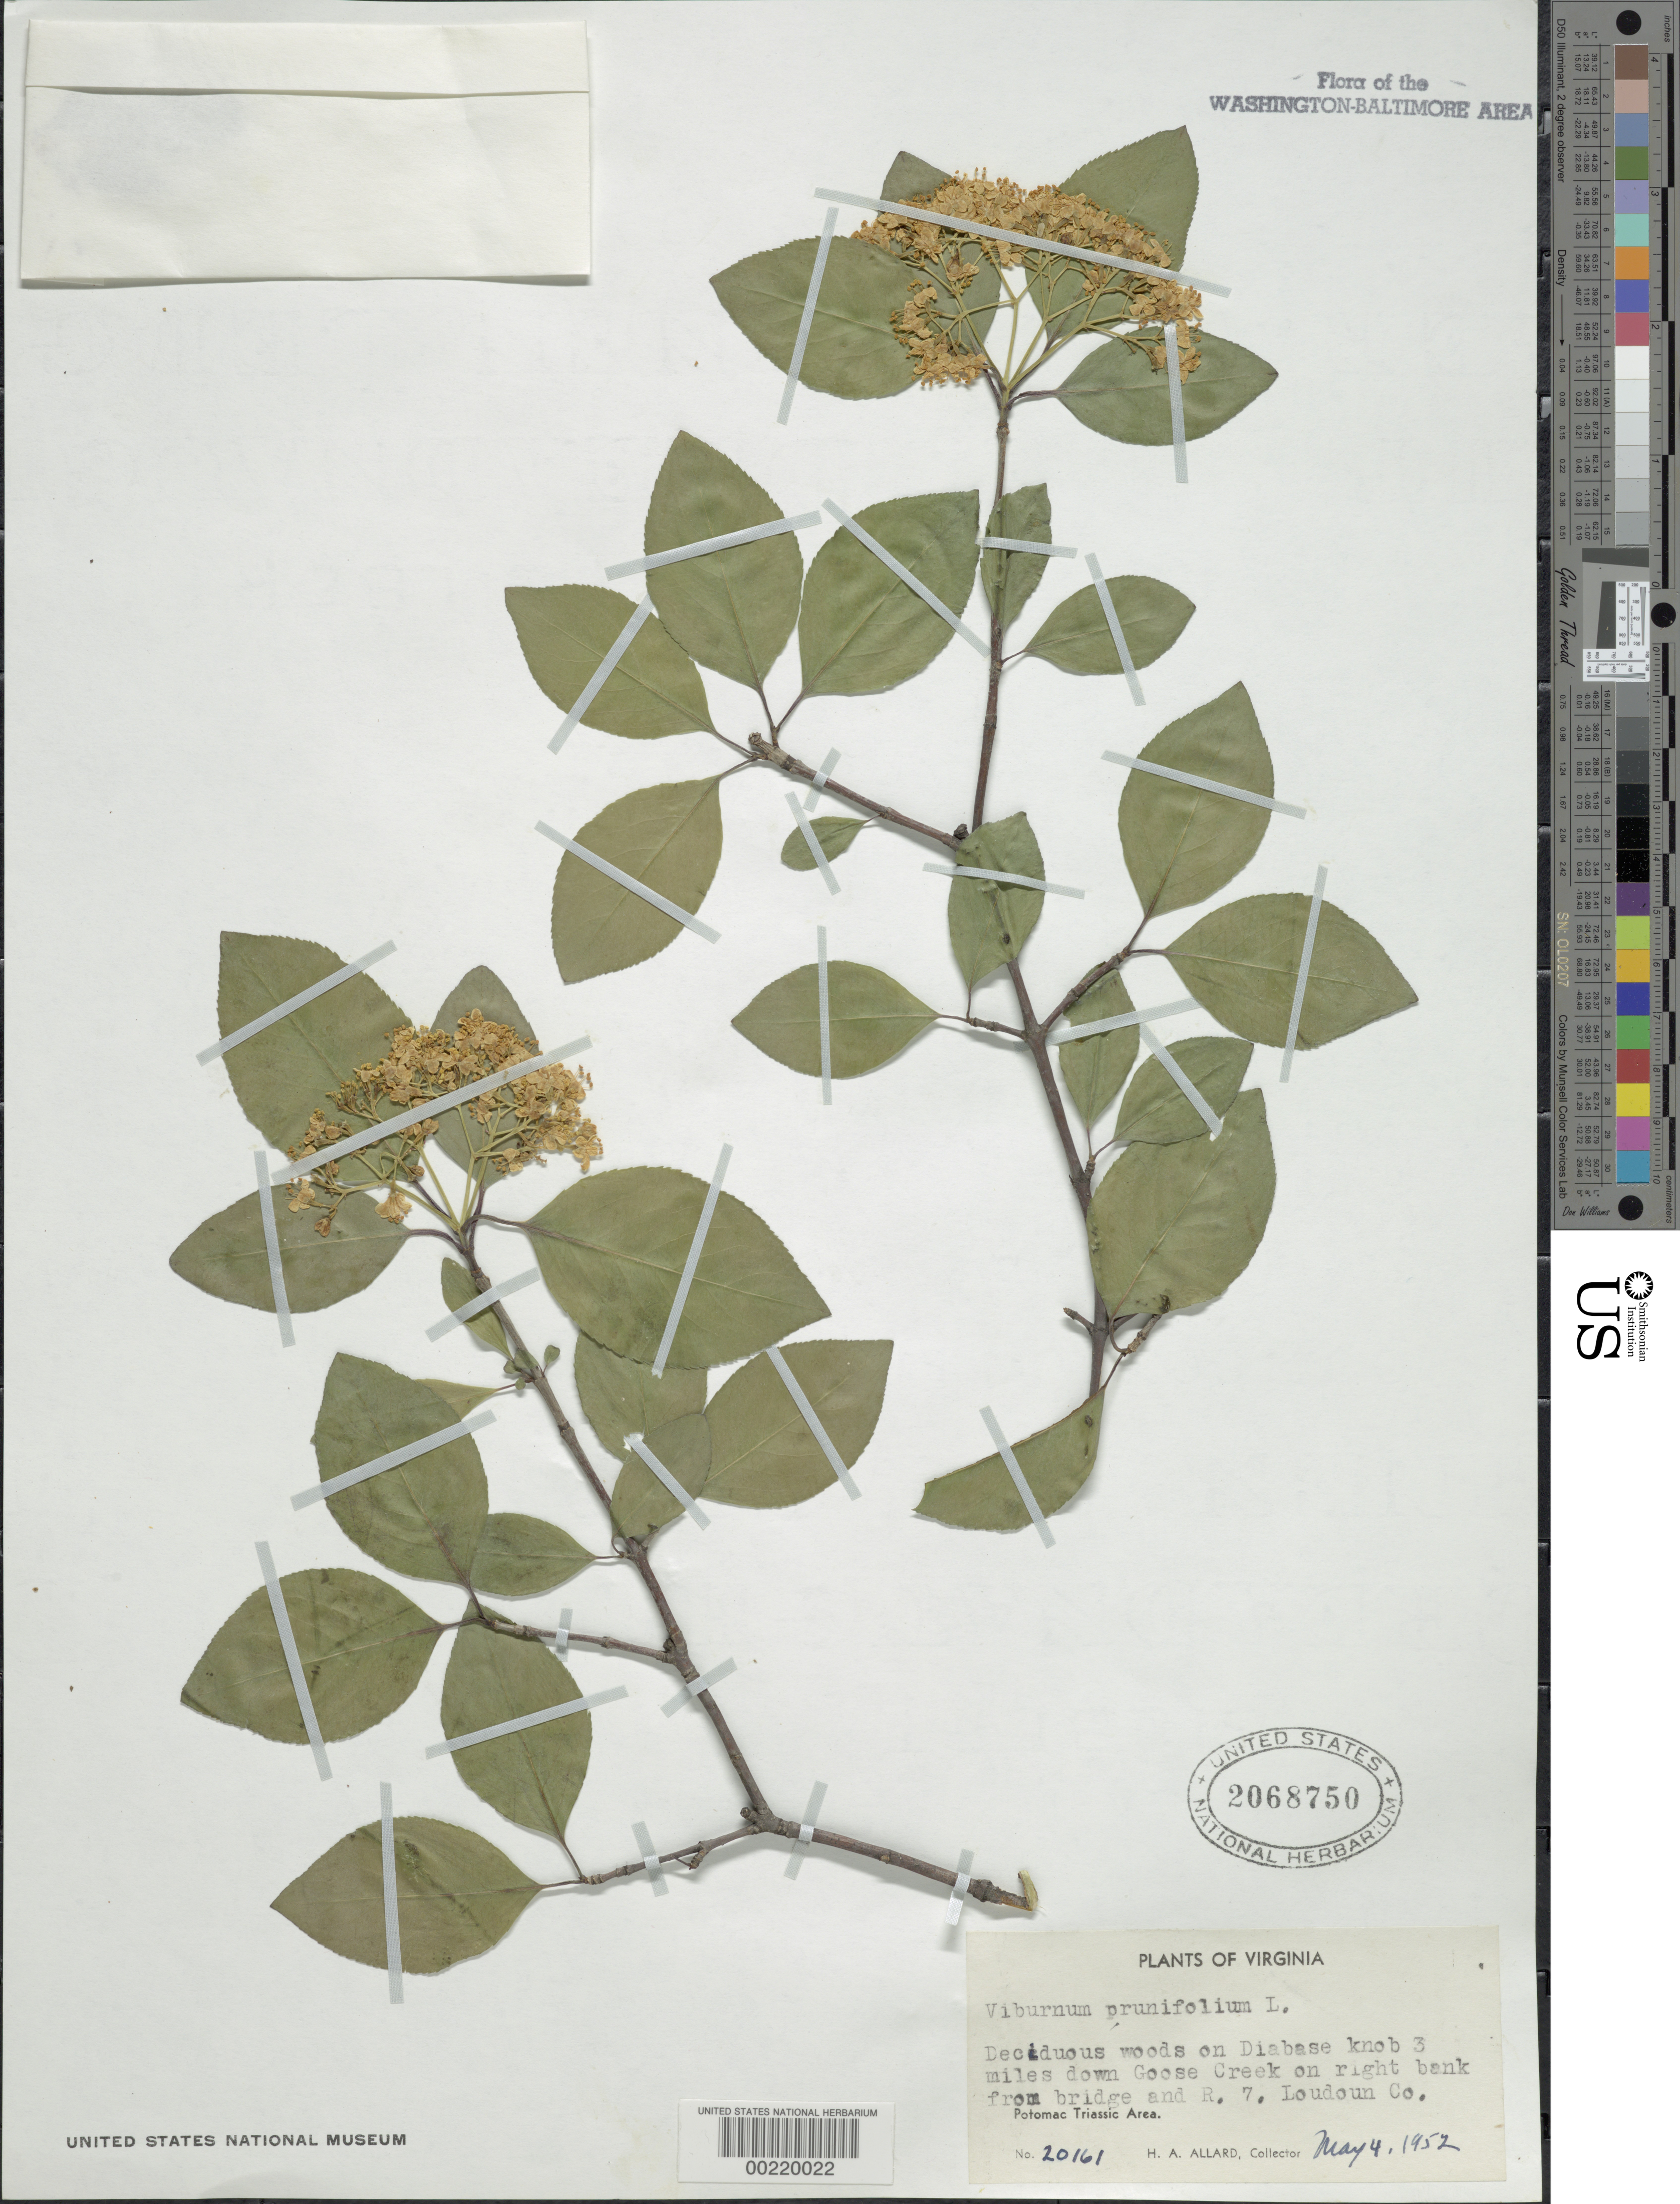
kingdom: Plantae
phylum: Tracheophyta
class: Magnoliopsida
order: Dipsacales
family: Viburnaceae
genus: Viburnum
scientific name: Viburnum prunifolium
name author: L.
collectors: H. A. Allard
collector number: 20161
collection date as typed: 04 May 1952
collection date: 1952-05-04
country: United States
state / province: Virginia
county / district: Loudoun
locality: downstream from Rt. 7 Bridge of Goose Creek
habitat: Deciduous woods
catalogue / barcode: US 2068750